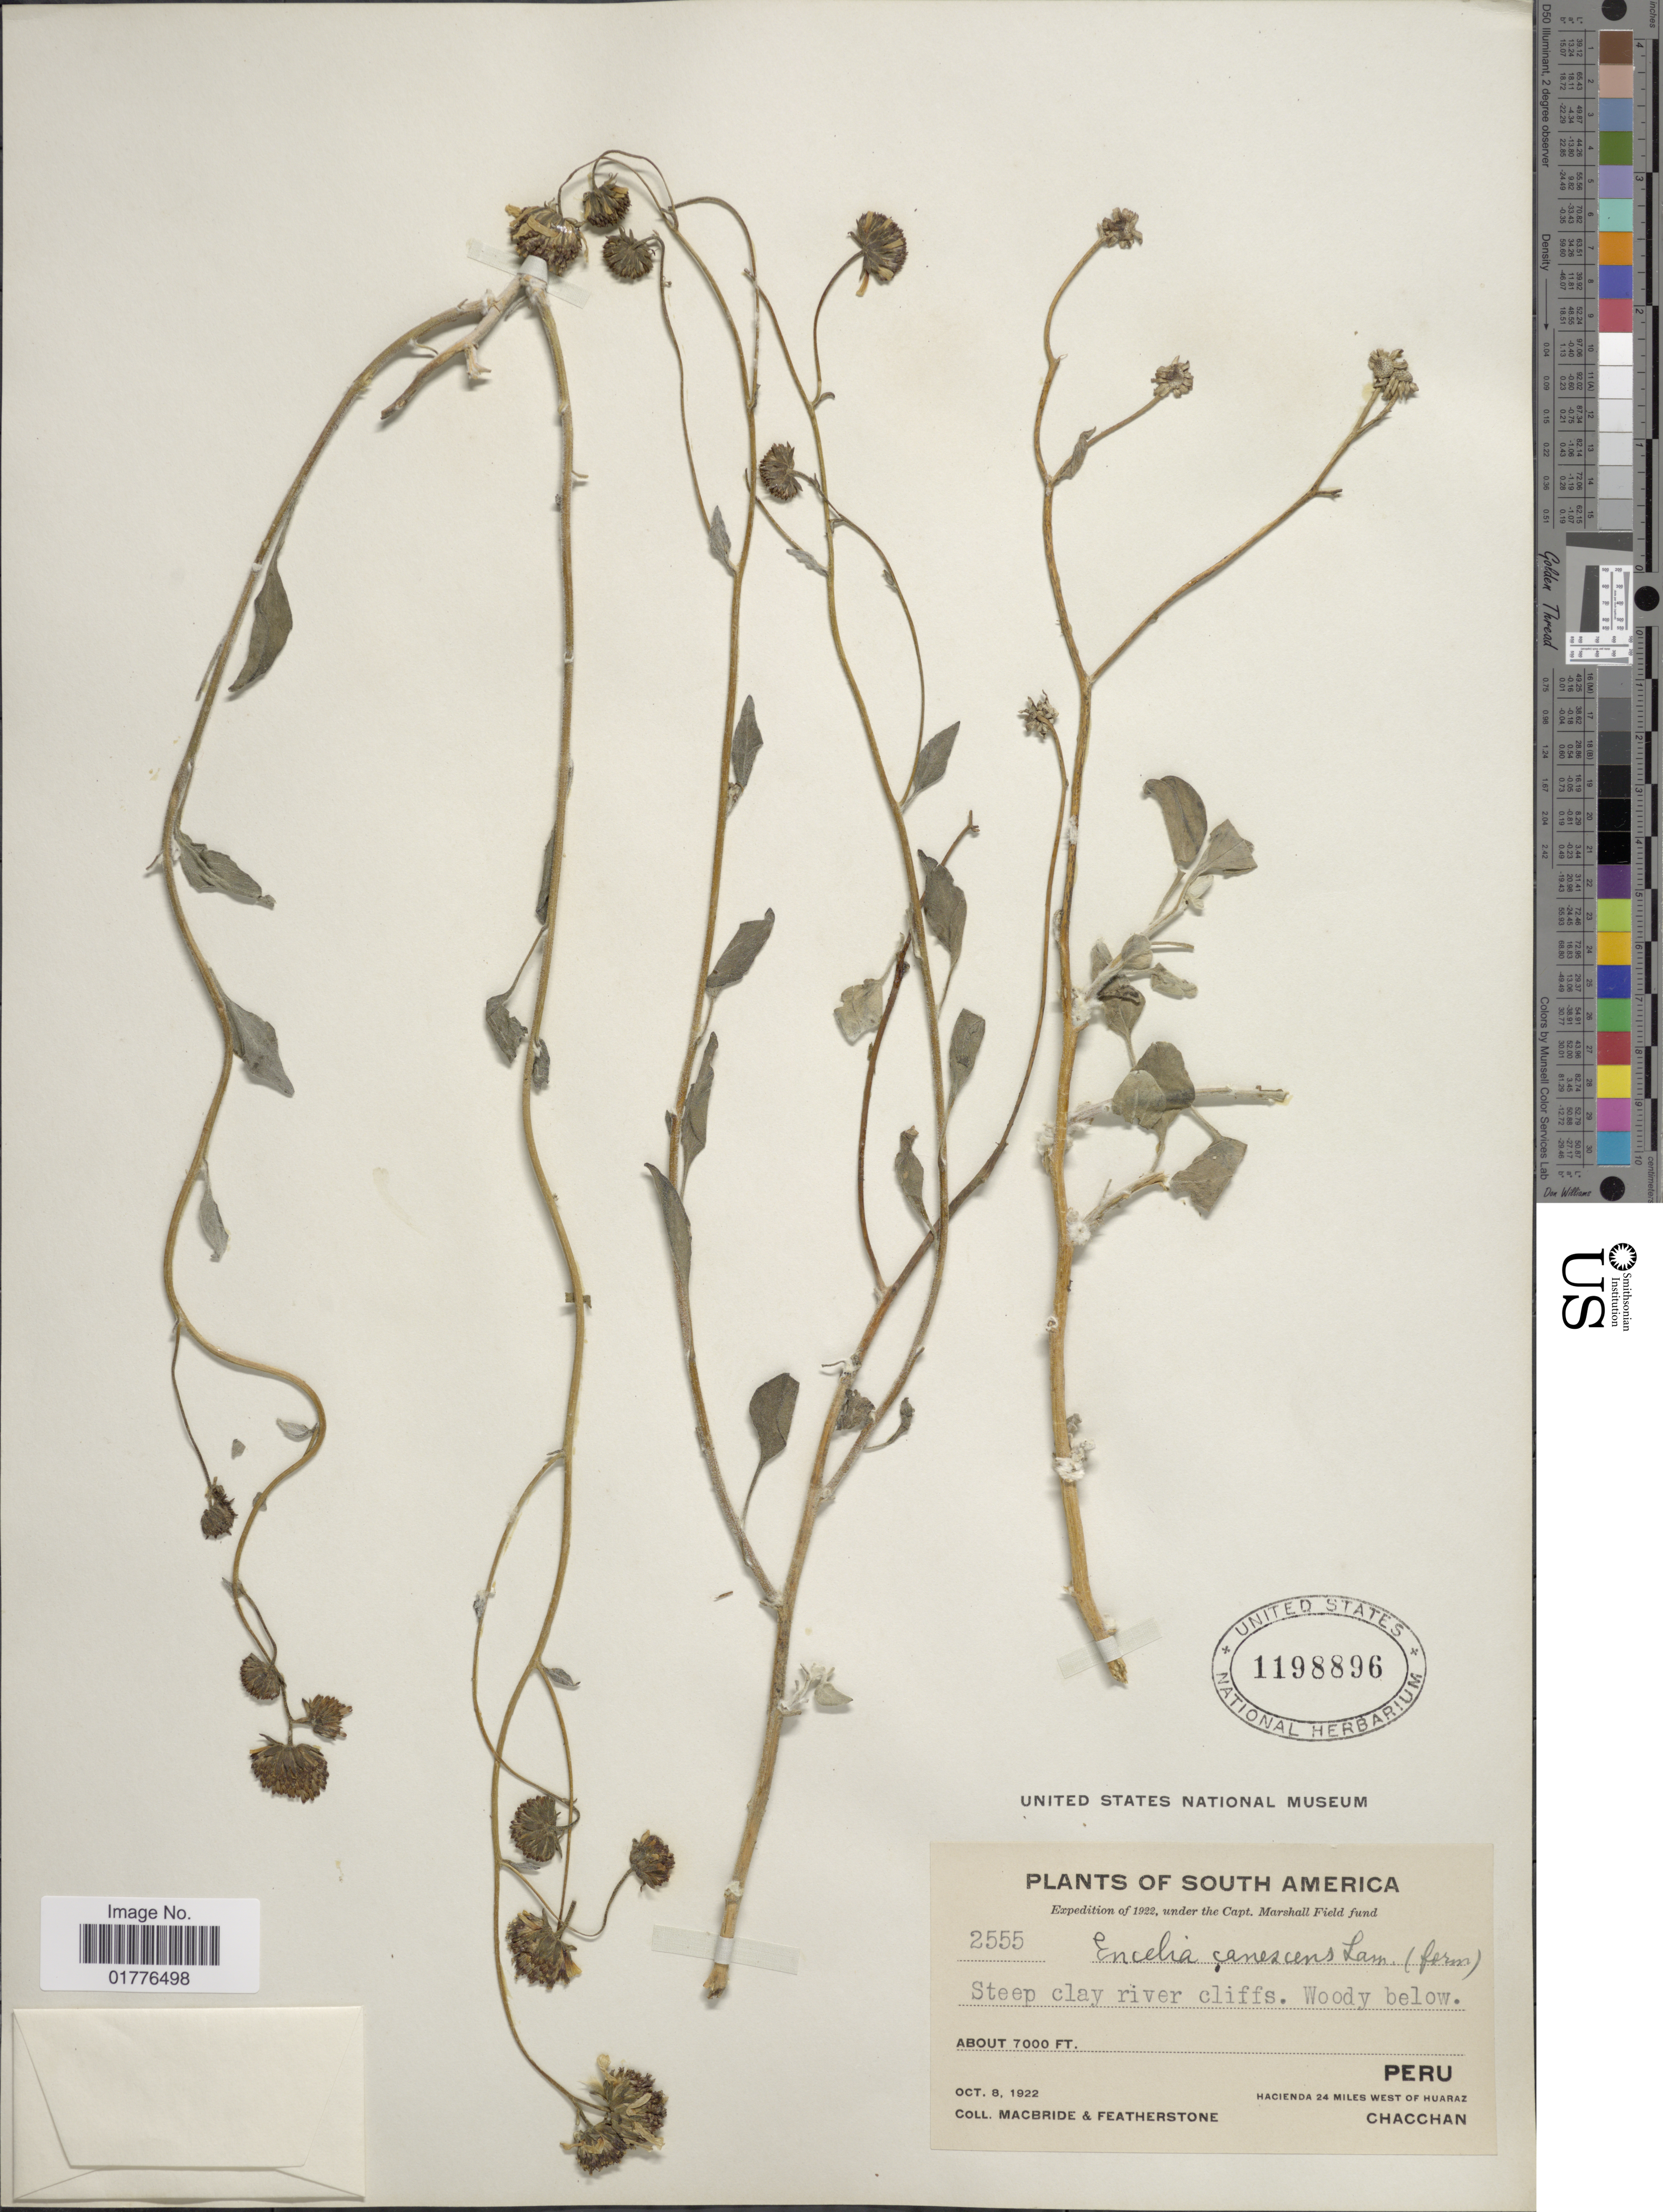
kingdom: Plantae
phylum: Tracheophyta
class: Magnoliopsida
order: Asterales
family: Asteraceae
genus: Encelia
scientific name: Encelia canescens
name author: Lam.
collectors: Macbride, -- & -. Featherstone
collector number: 2555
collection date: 1922-10-08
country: Peru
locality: Hacienda 24 miles west of Huaraz. Chacchan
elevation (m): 2134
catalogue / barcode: US 1198896